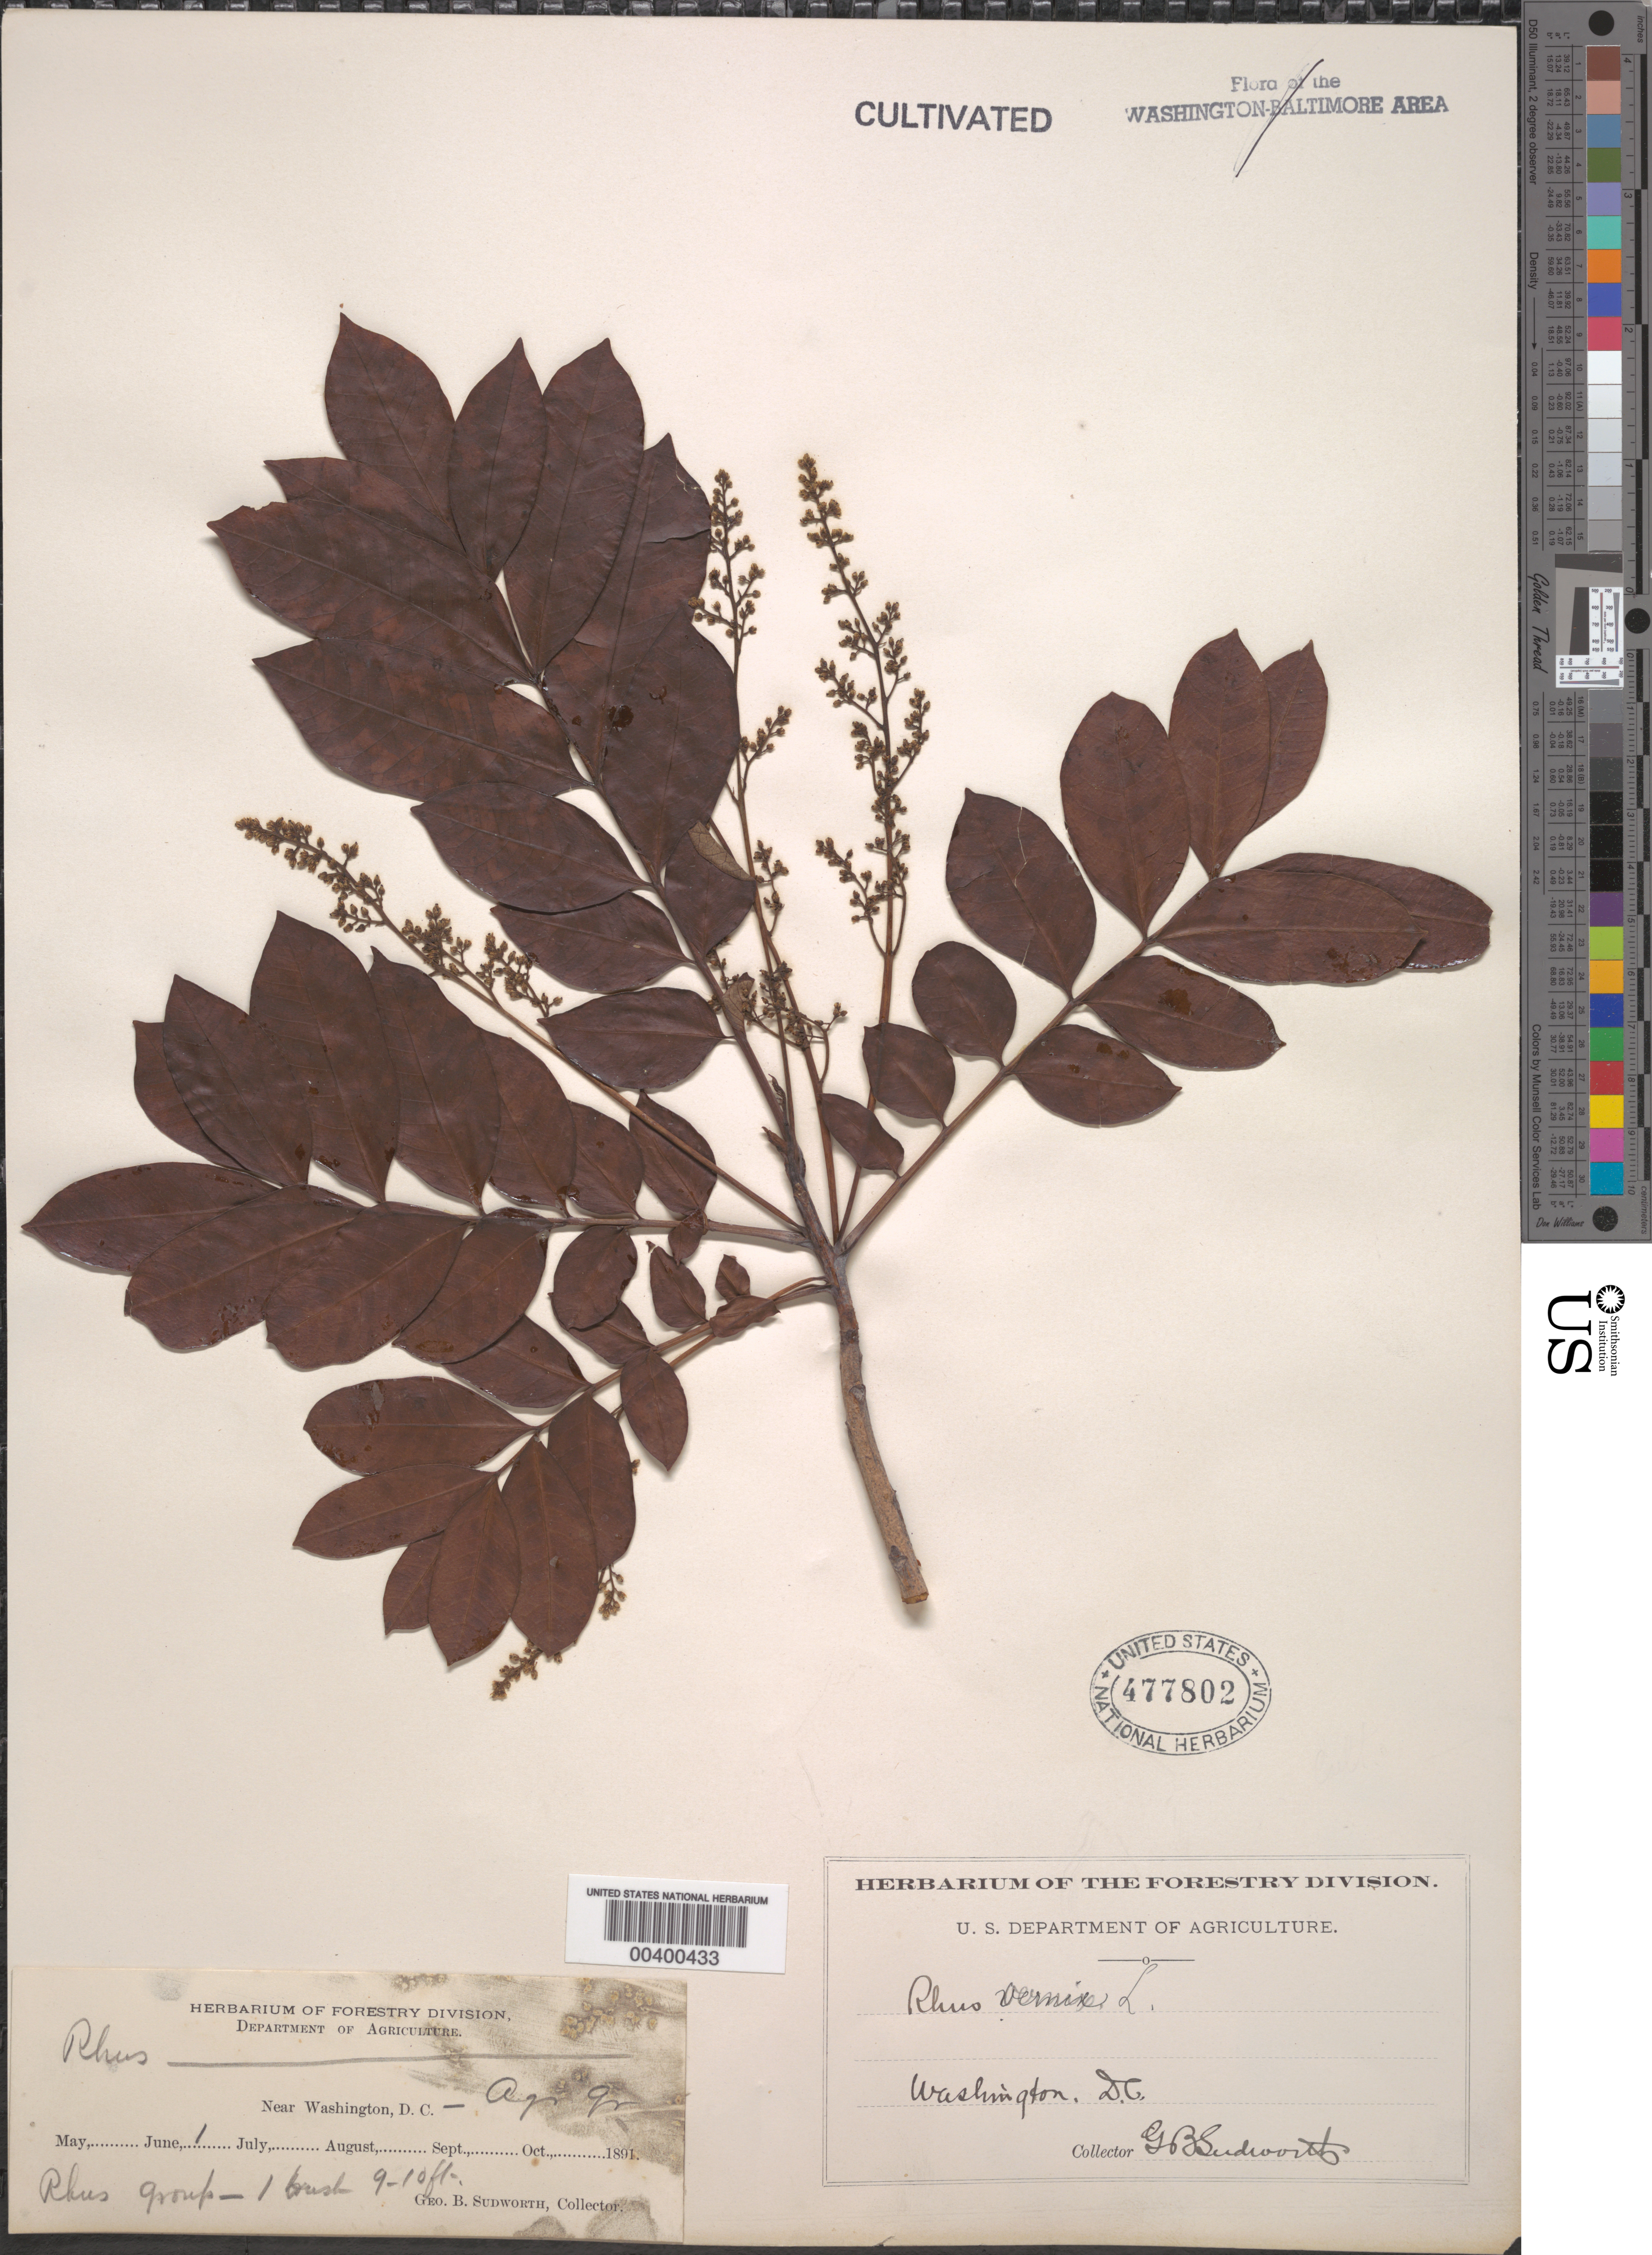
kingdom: Plantae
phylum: Tracheophyta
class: Magnoliopsida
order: Sapindales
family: Anacardiaceae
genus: Rhus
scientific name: Rhus vernix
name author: L.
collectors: G. B. Sudworth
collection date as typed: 01 Jun 1891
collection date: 1891-06-01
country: United States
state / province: District of Columbia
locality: Agricultural grounds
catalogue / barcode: US 477802